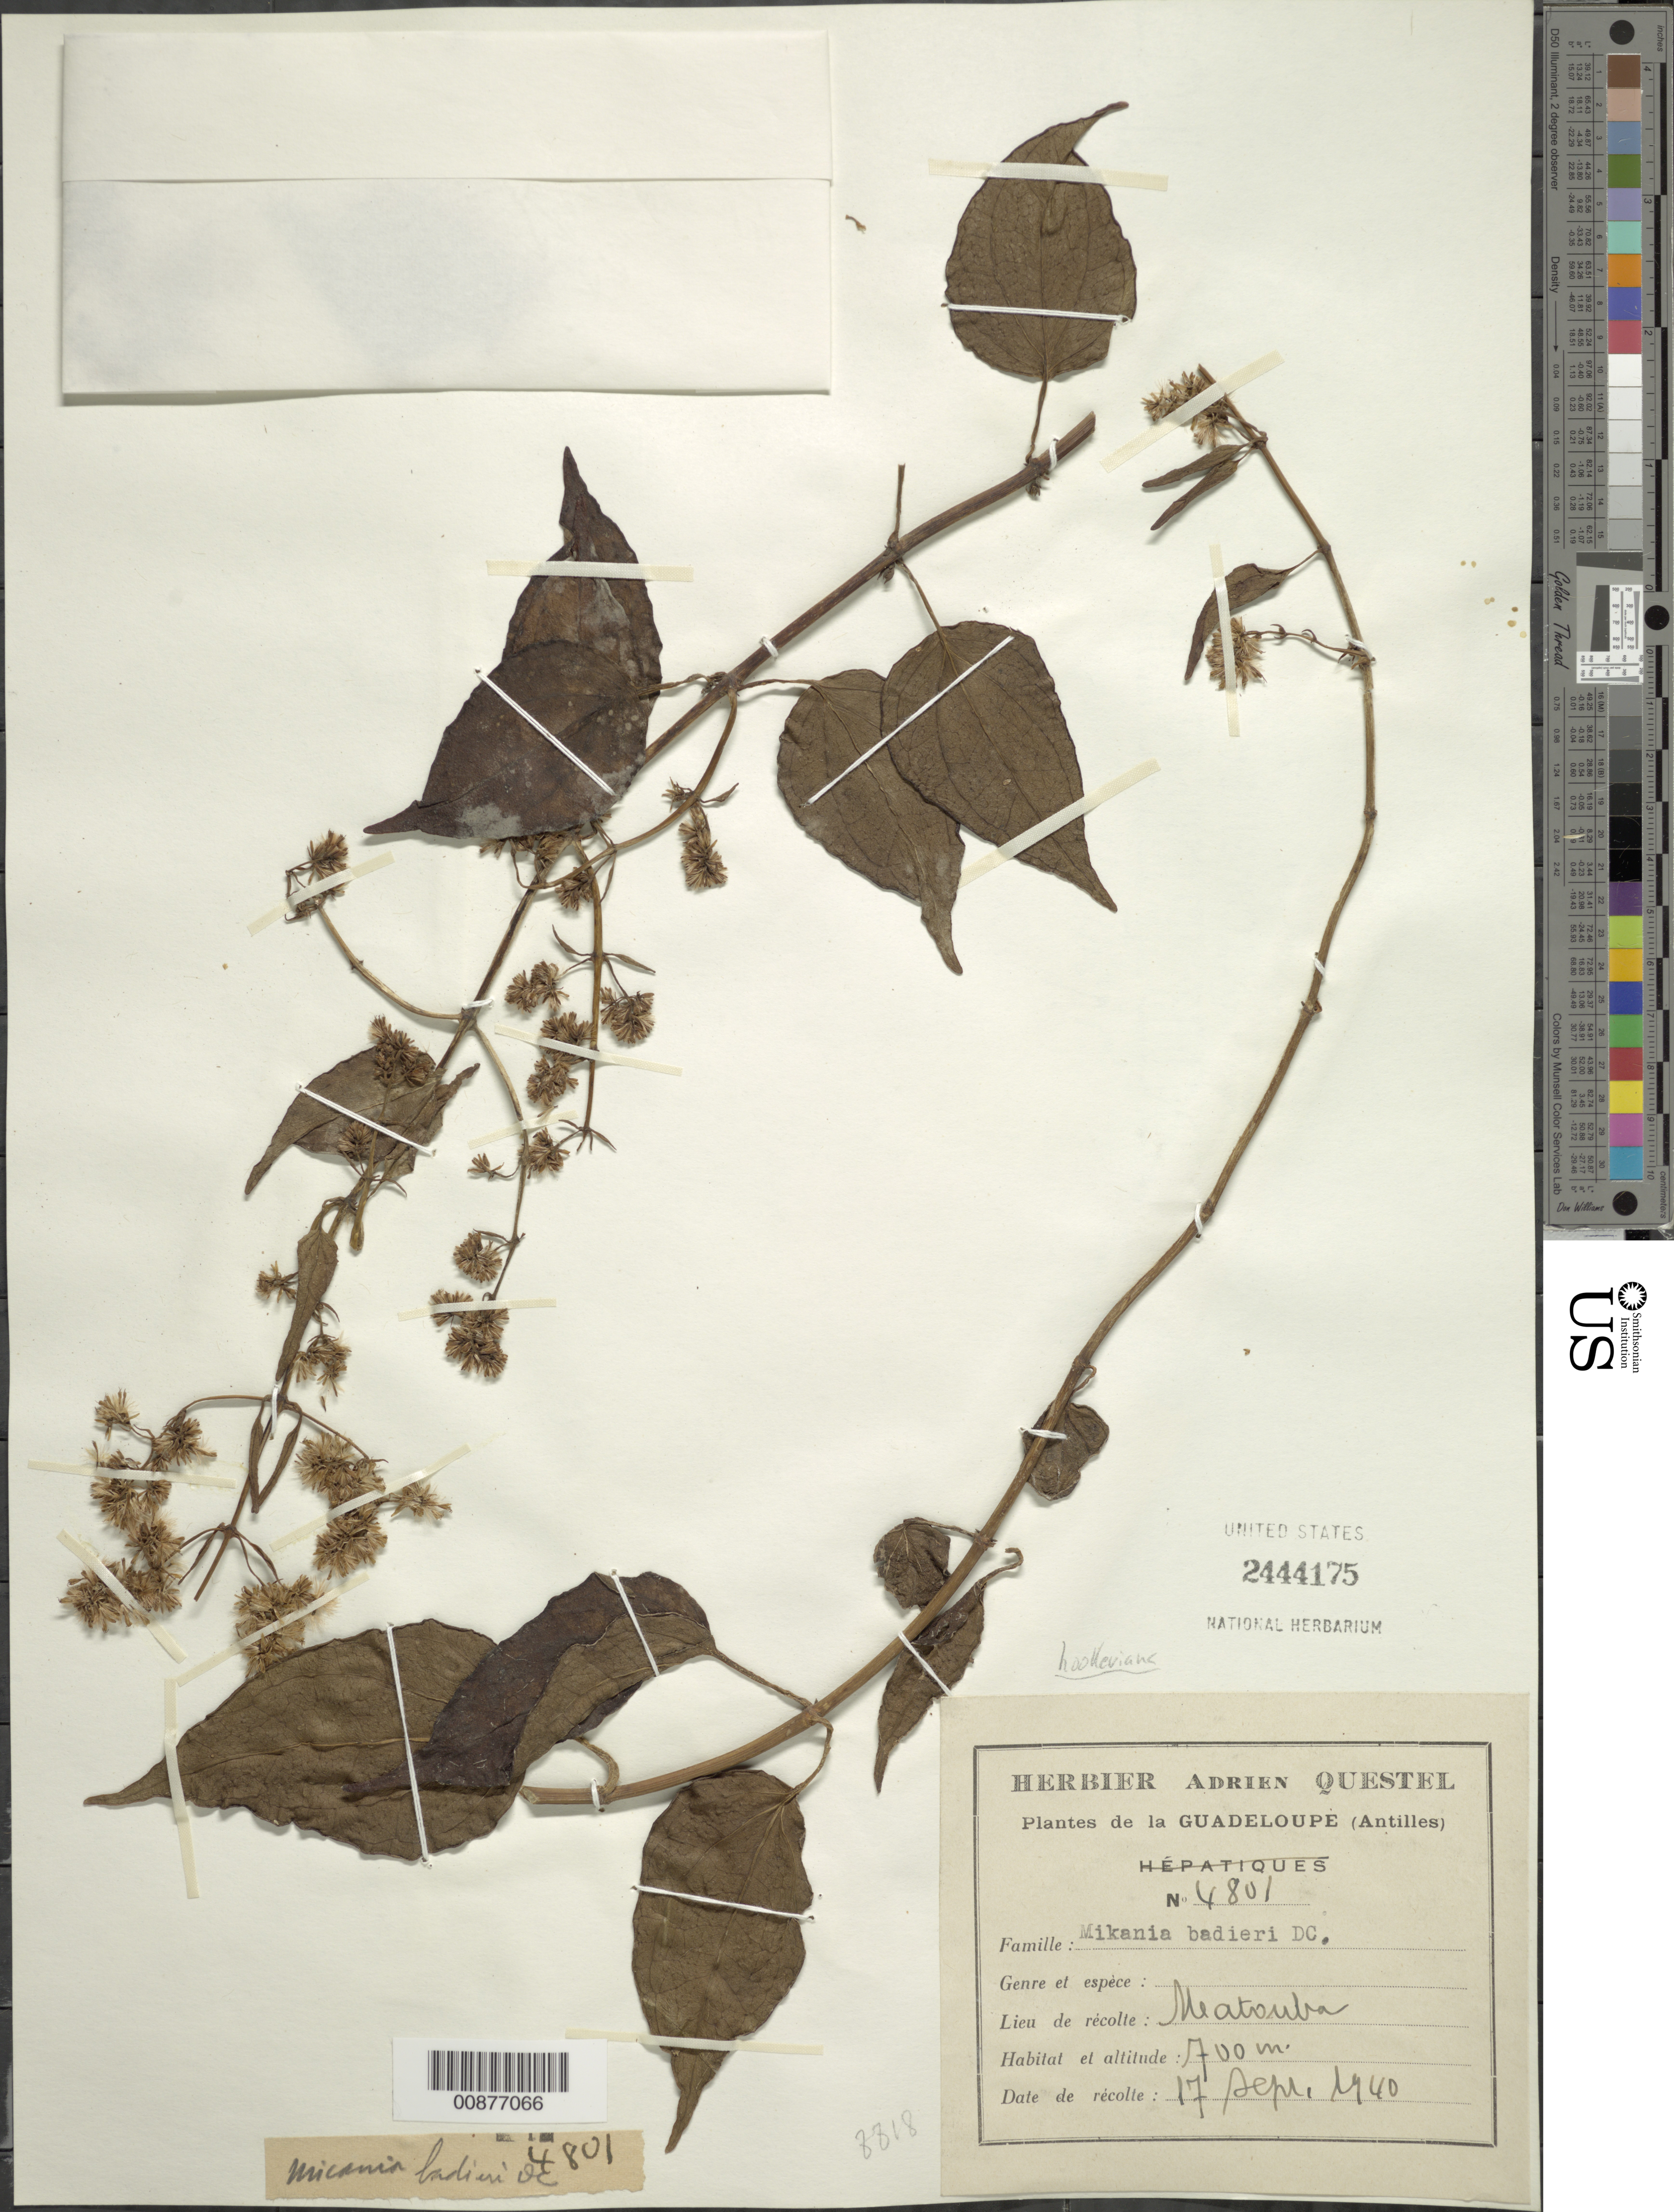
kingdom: Plantae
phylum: Tracheophyta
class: Magnoliopsida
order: Asterales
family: Asteraceae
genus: Mikania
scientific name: Mikania hookeriana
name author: DC.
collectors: A. Questel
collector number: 4801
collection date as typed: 17 Sep 1940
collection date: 1940-09-17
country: Guadeloupe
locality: Matouba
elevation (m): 700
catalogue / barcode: US 2444175